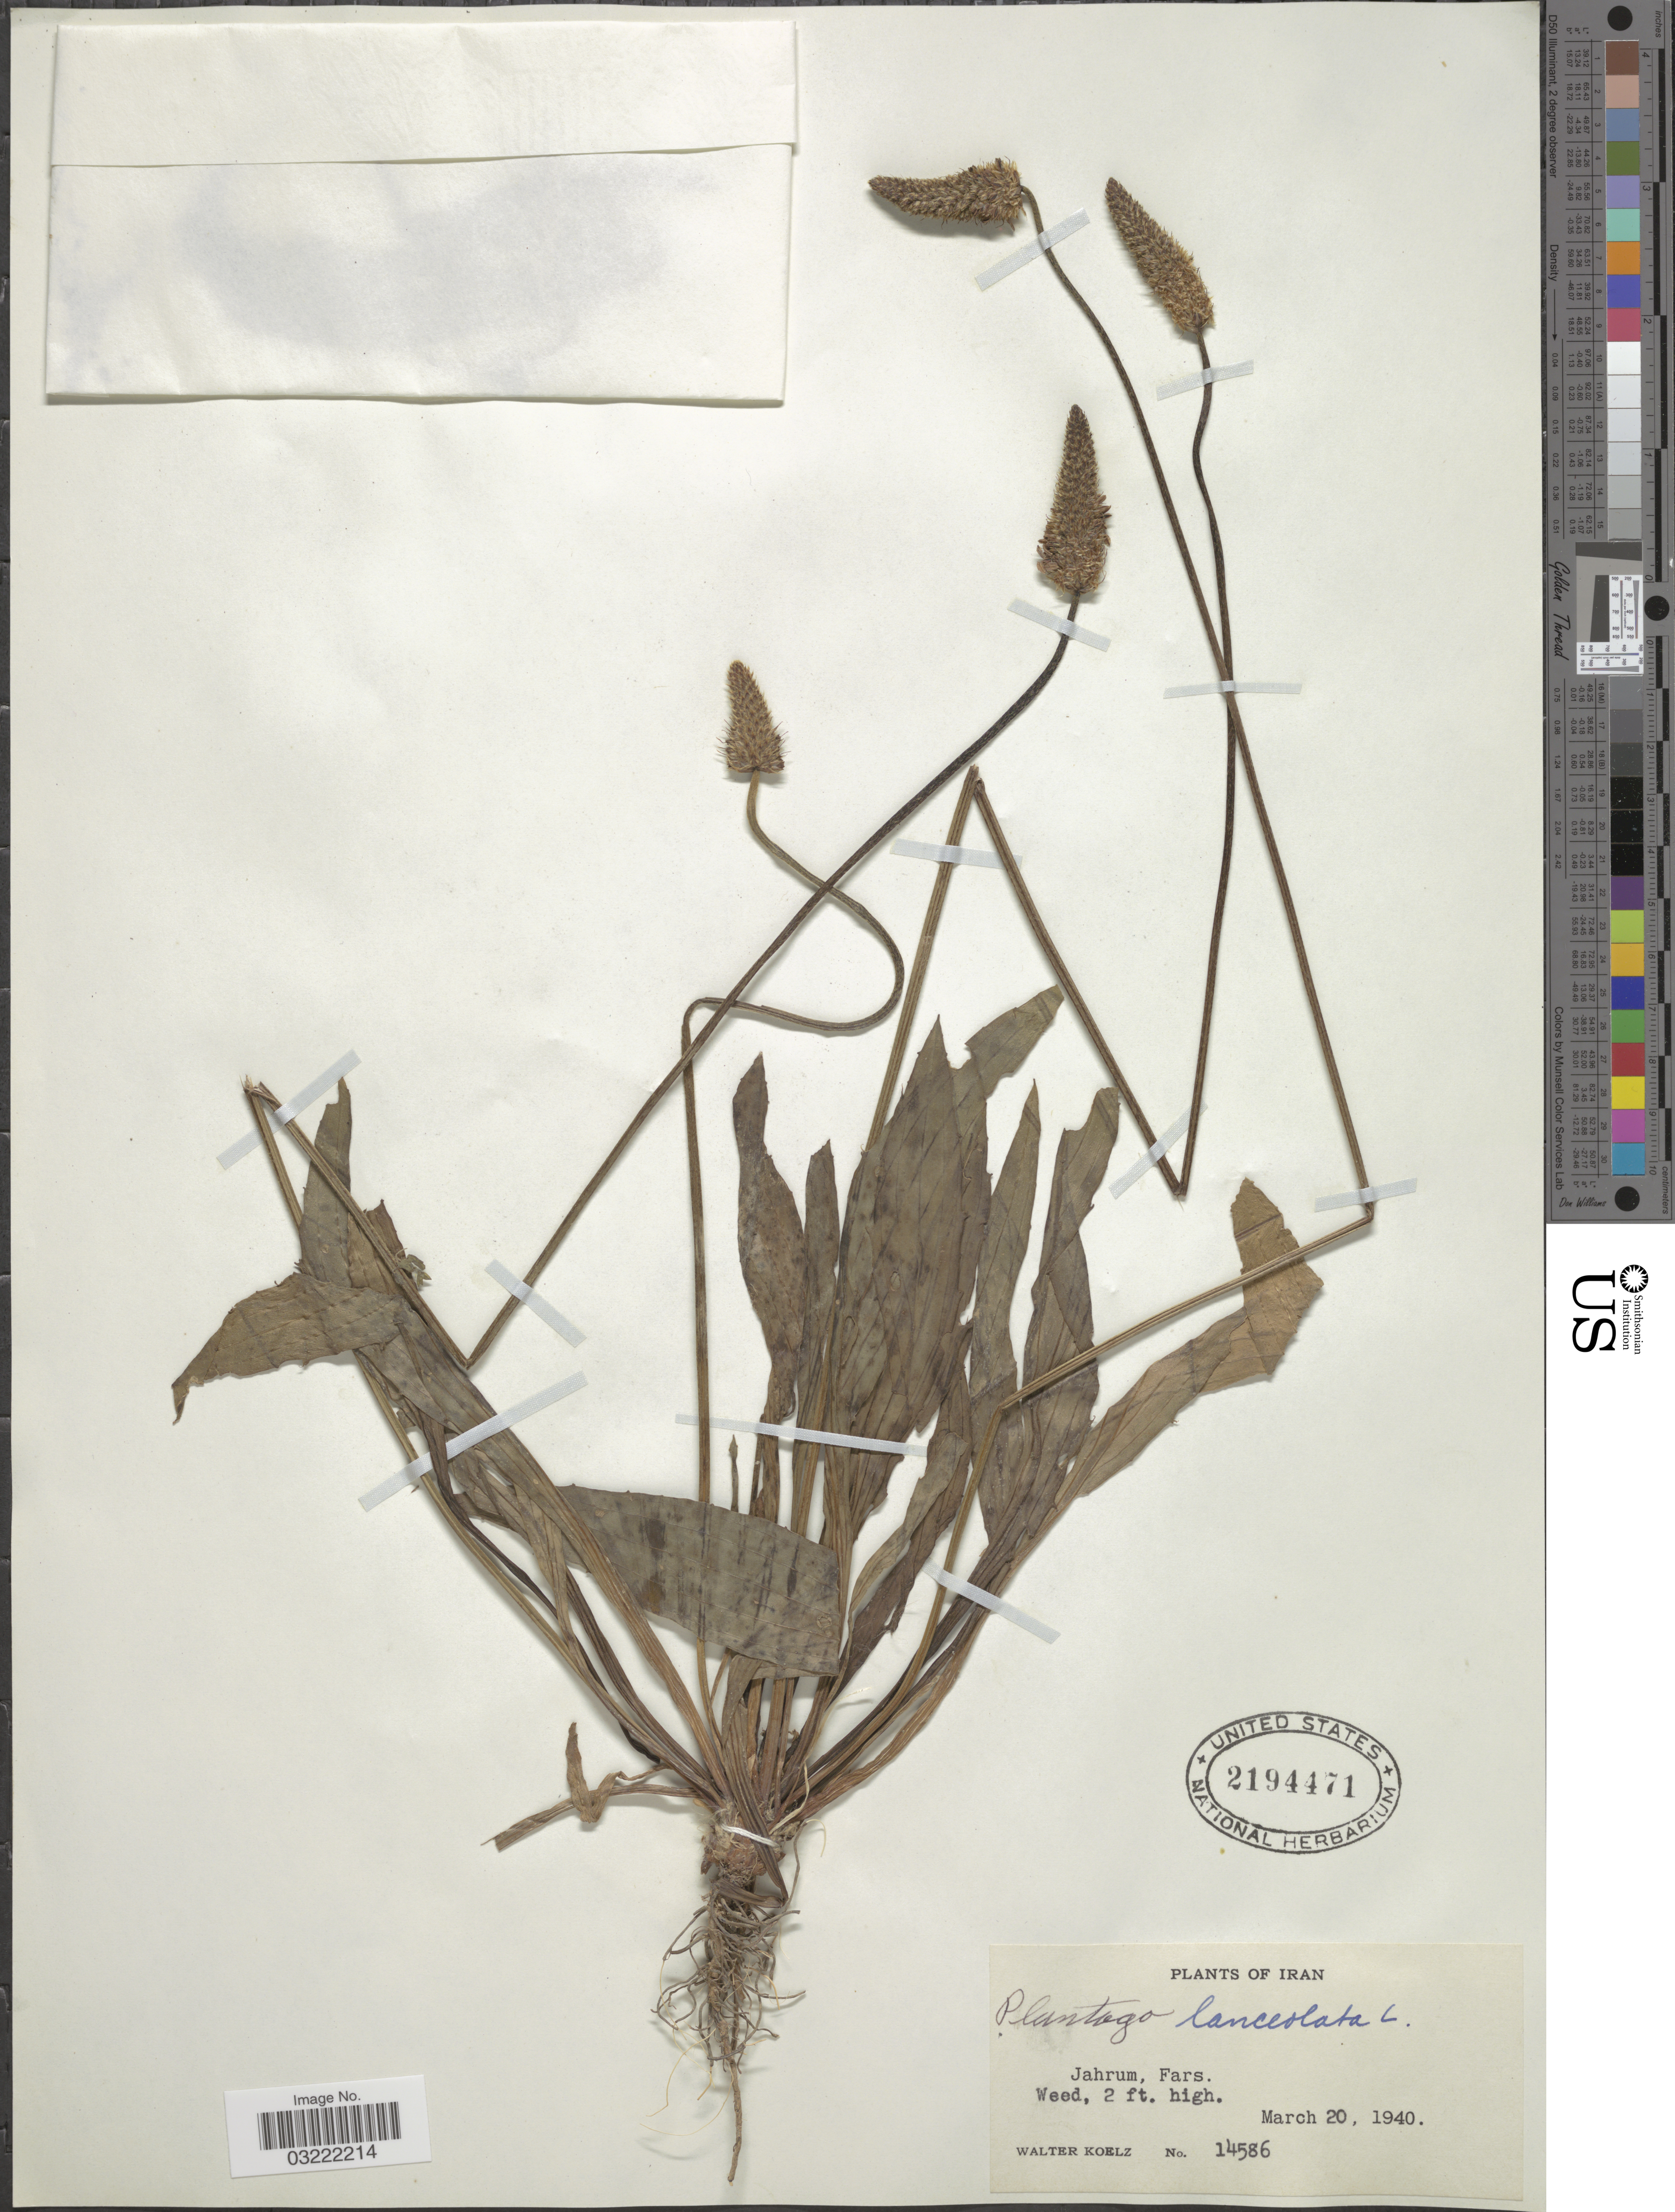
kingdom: Plantae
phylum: Tracheophyta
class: Magnoliopsida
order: Lamiales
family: Plantaginaceae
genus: Plantago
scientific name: Plantago lanceolata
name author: L.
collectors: W. N. Koelz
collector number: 14586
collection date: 1940-03-20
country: Iran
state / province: Fars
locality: Jahrum.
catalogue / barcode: US 2194471